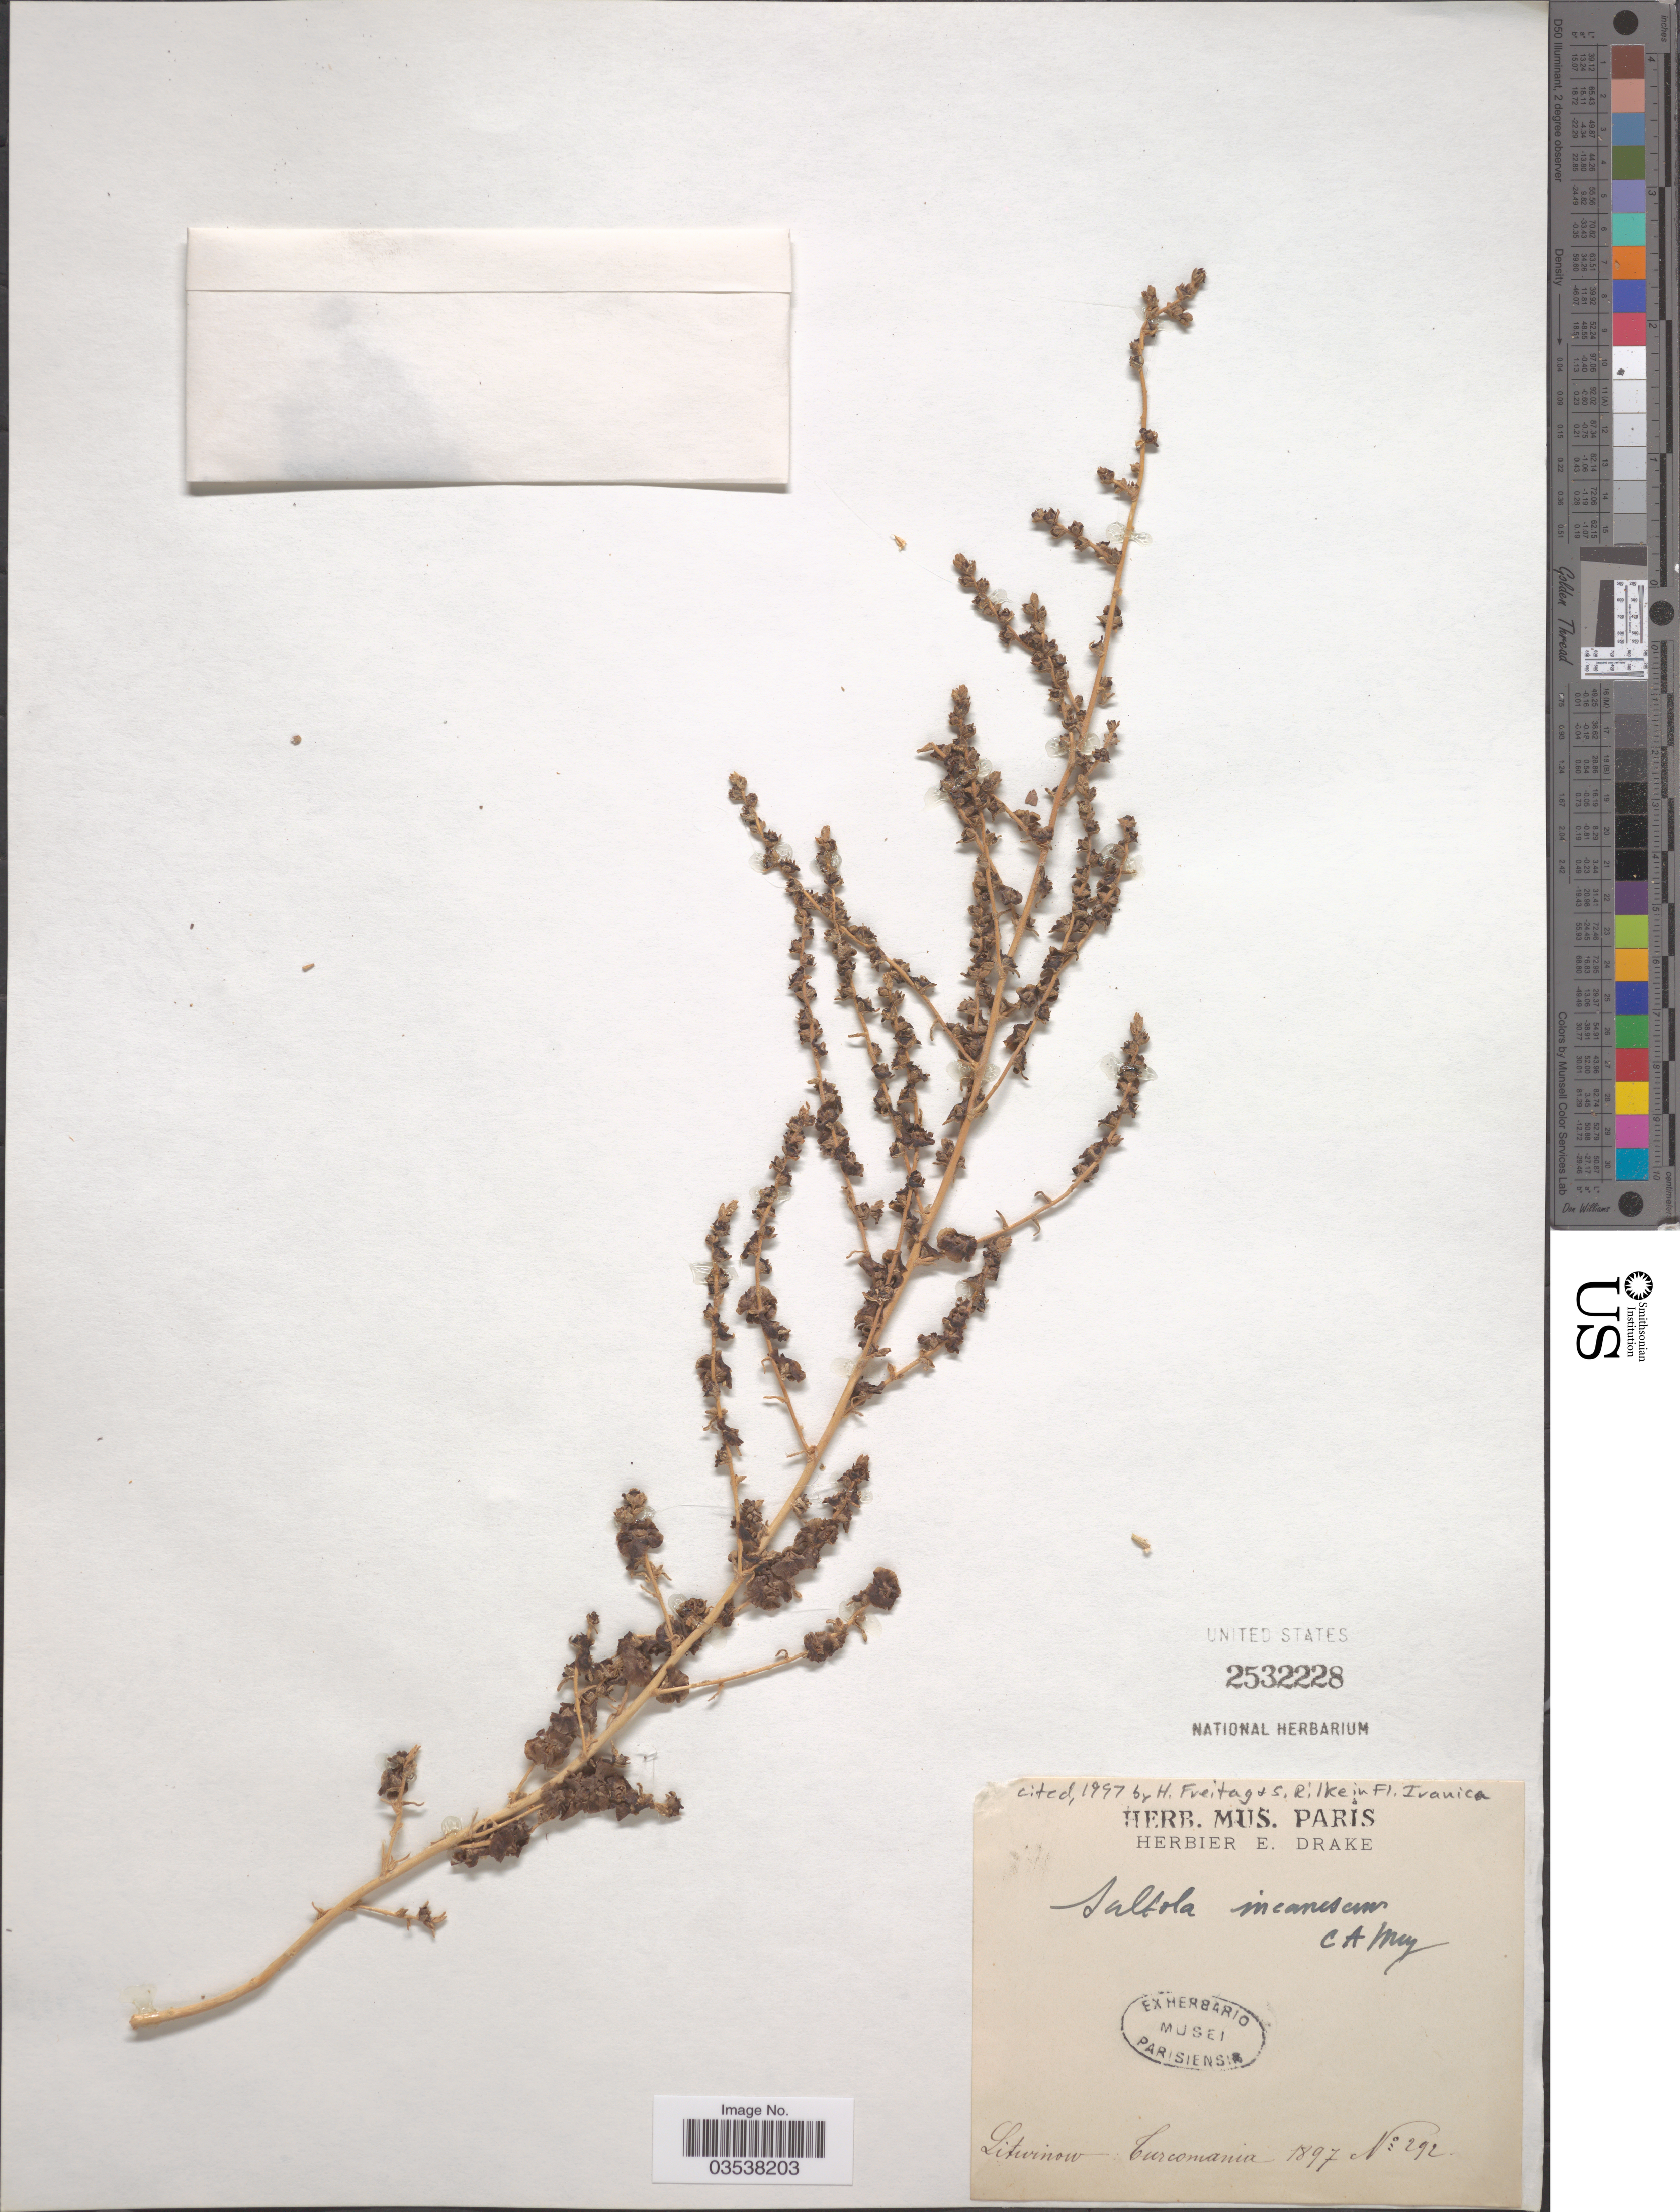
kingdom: Plantae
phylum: Tracheophyta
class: Magnoliopsida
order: Caryophyllales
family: Amaranthaceae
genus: Caroxylon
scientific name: Caroxylon incanescens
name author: (C.A. Mey.) Akhani & Roalson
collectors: Litwinow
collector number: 292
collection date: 1897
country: Turkmenistan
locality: Turcomania.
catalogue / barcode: US 2532228